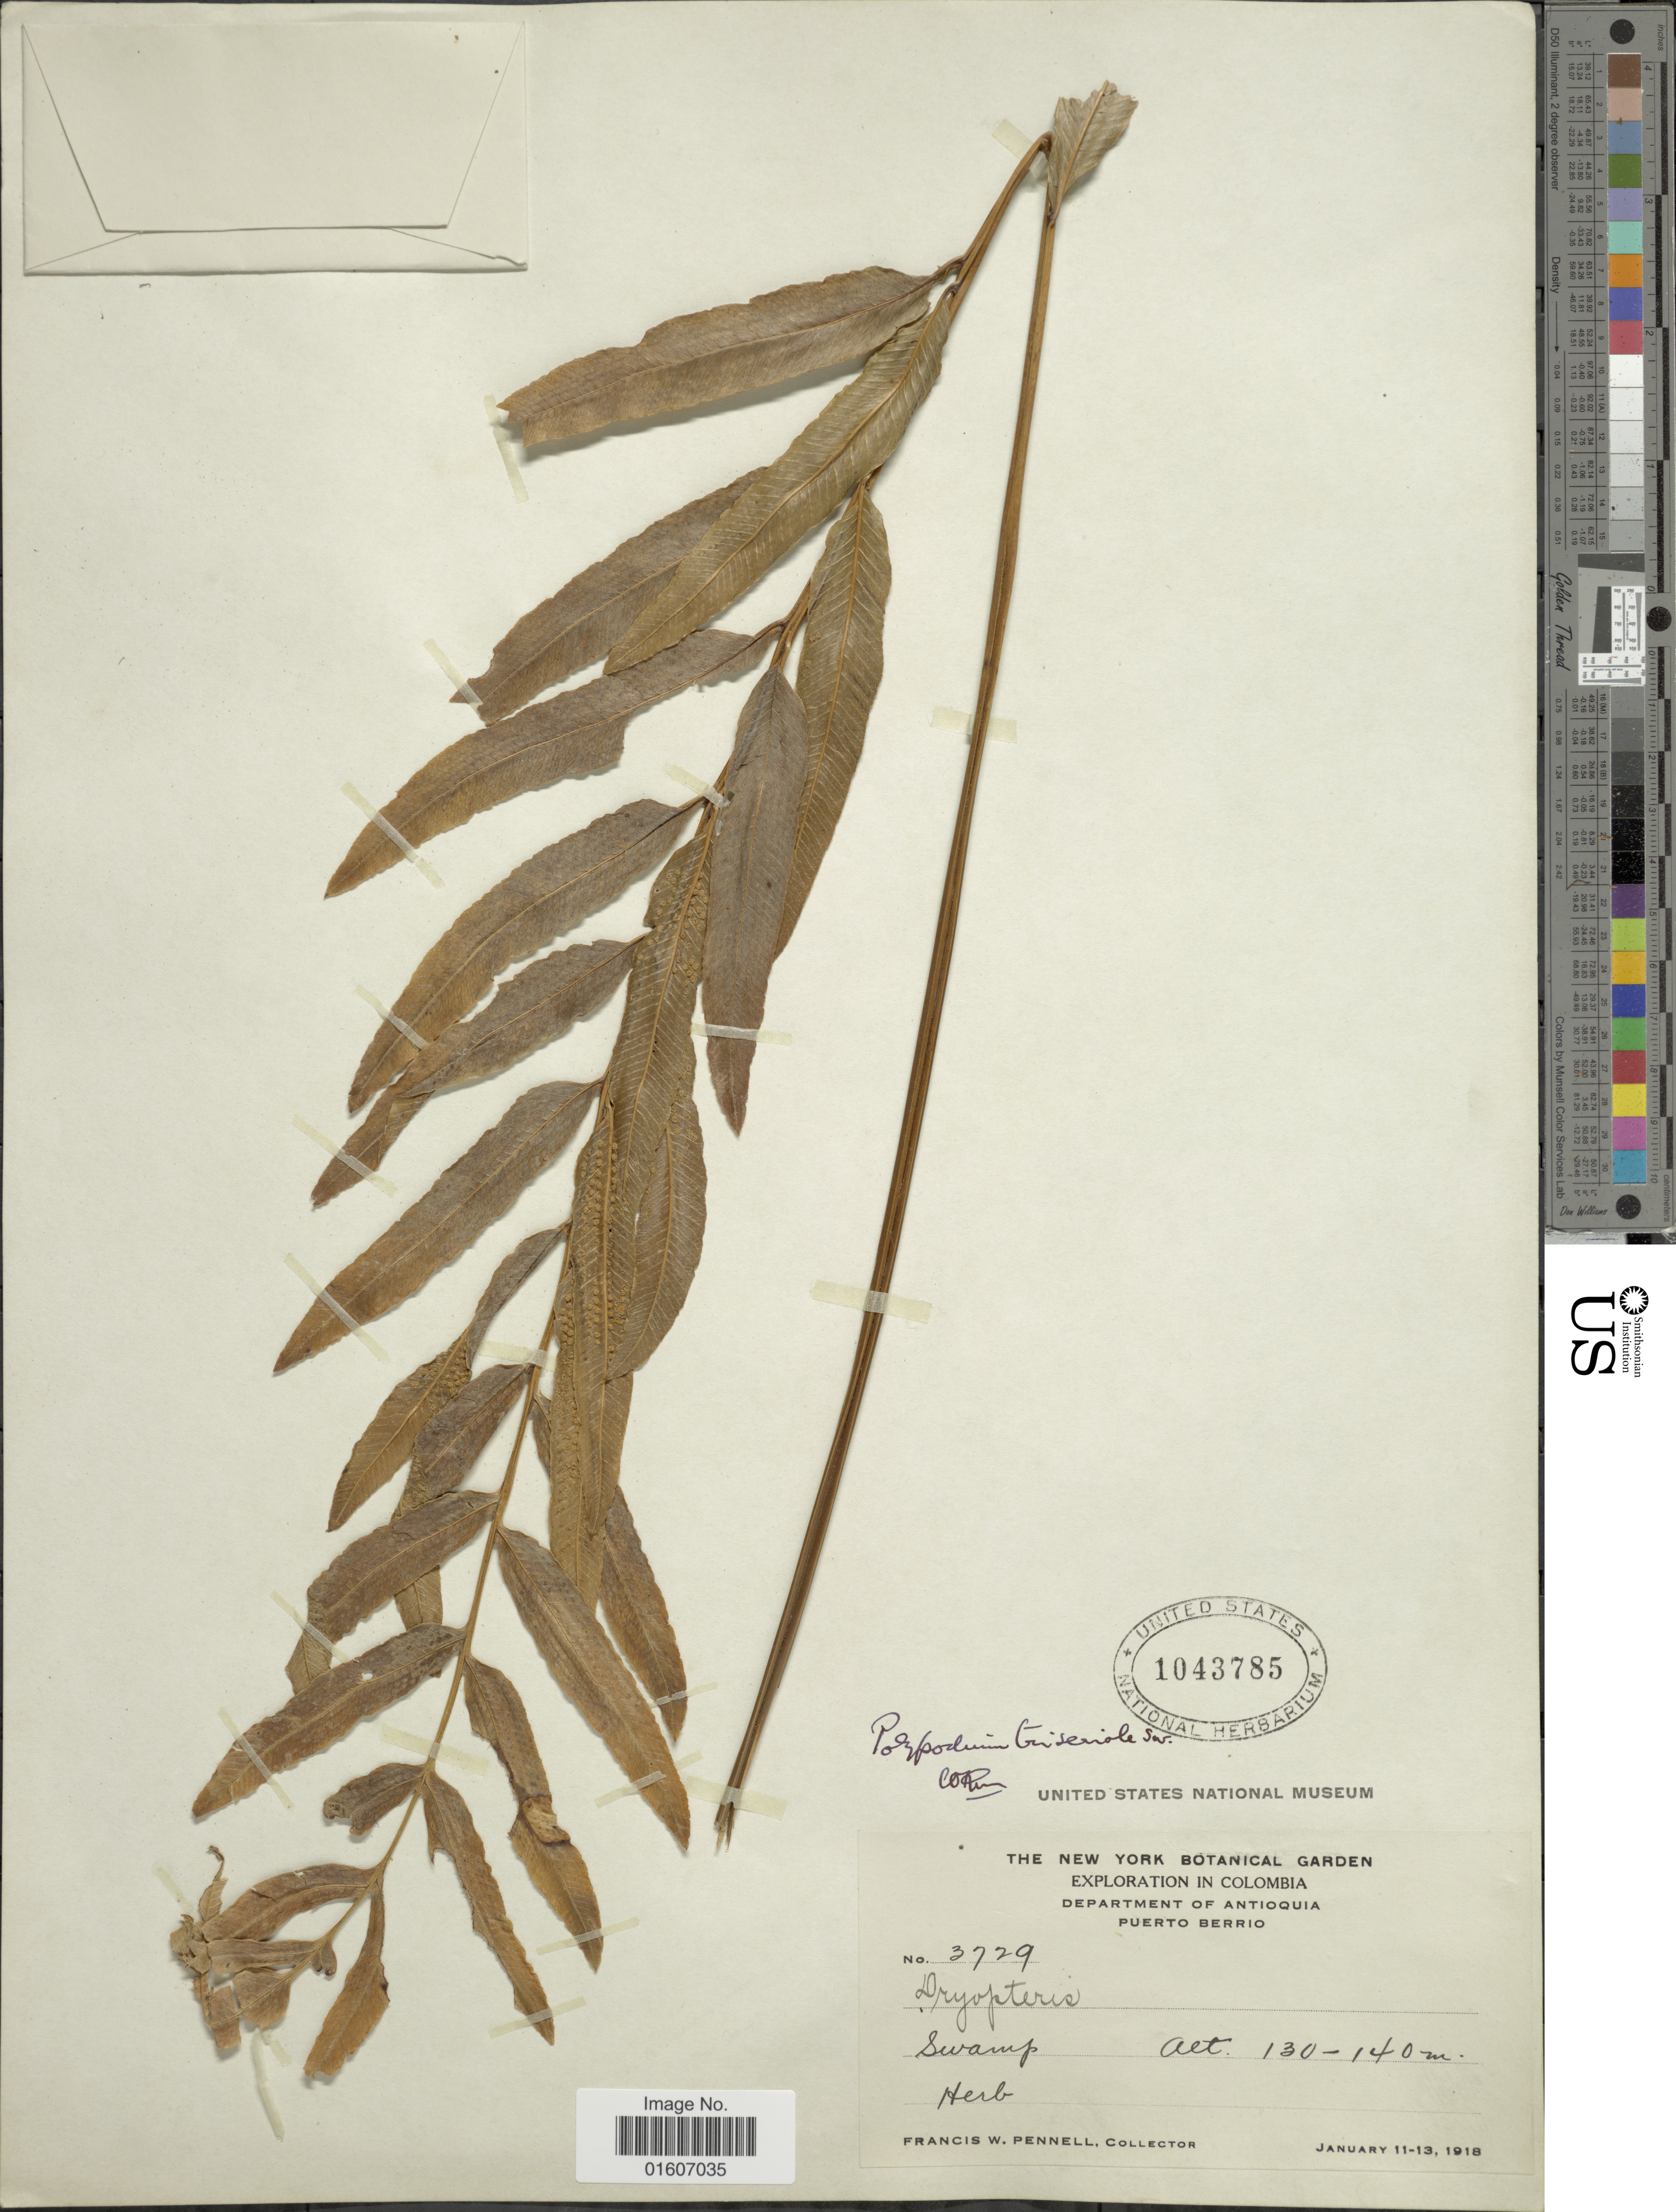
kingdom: Plantae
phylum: Tracheophyta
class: Polypodiopsida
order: Polypodiales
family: Polypodiaceae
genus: Serpocaulon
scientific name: Serpocaulon triseriale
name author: (Sw.) A.R. Sm.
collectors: F. W. Pennell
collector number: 3729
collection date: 1918-01-11/1918-01-13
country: Colombia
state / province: Antioquia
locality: Department of Antioquia, Puerto Berrio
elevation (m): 130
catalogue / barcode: US 1043785